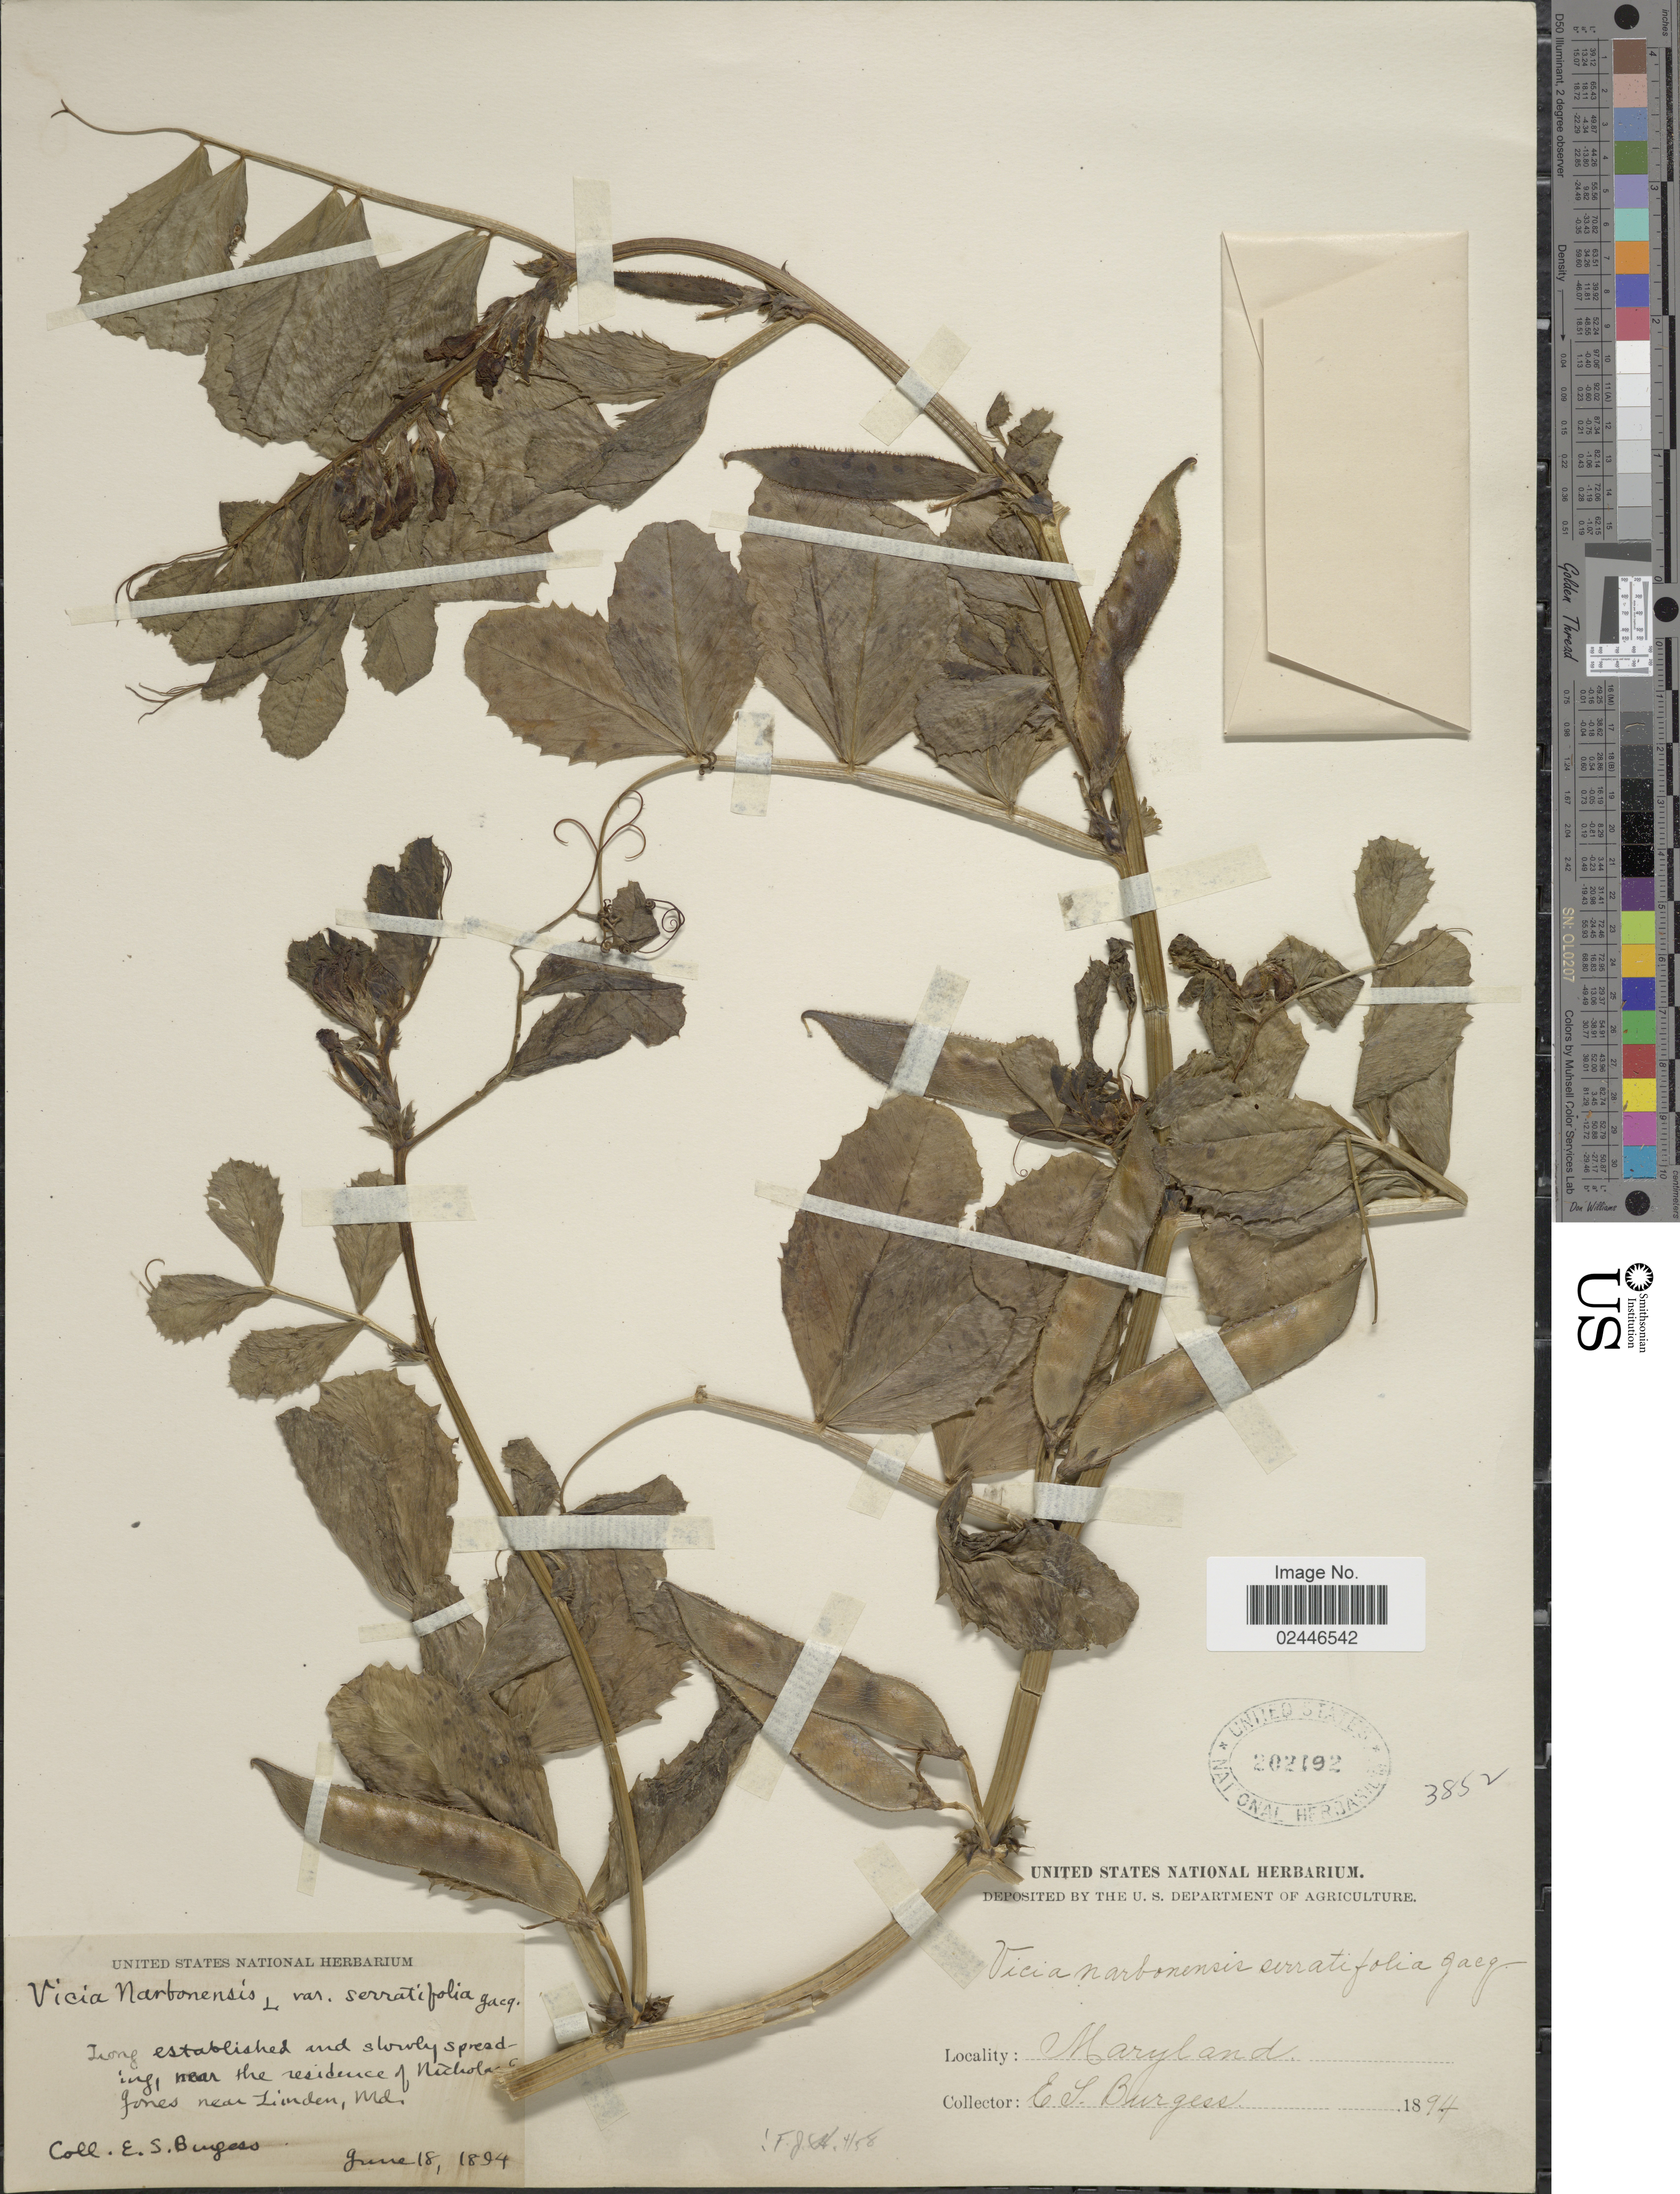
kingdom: Plantae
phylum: Tracheophyta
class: Magnoliopsida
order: Fabales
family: Fabaceae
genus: Vicia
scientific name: Vicia narbonensis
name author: L.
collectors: E. Burgess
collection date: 1894-06-18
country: United States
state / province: Maryland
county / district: Montgomery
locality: Near the residence of Nicholas E. Jones near Linden, Md.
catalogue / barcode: US 202192